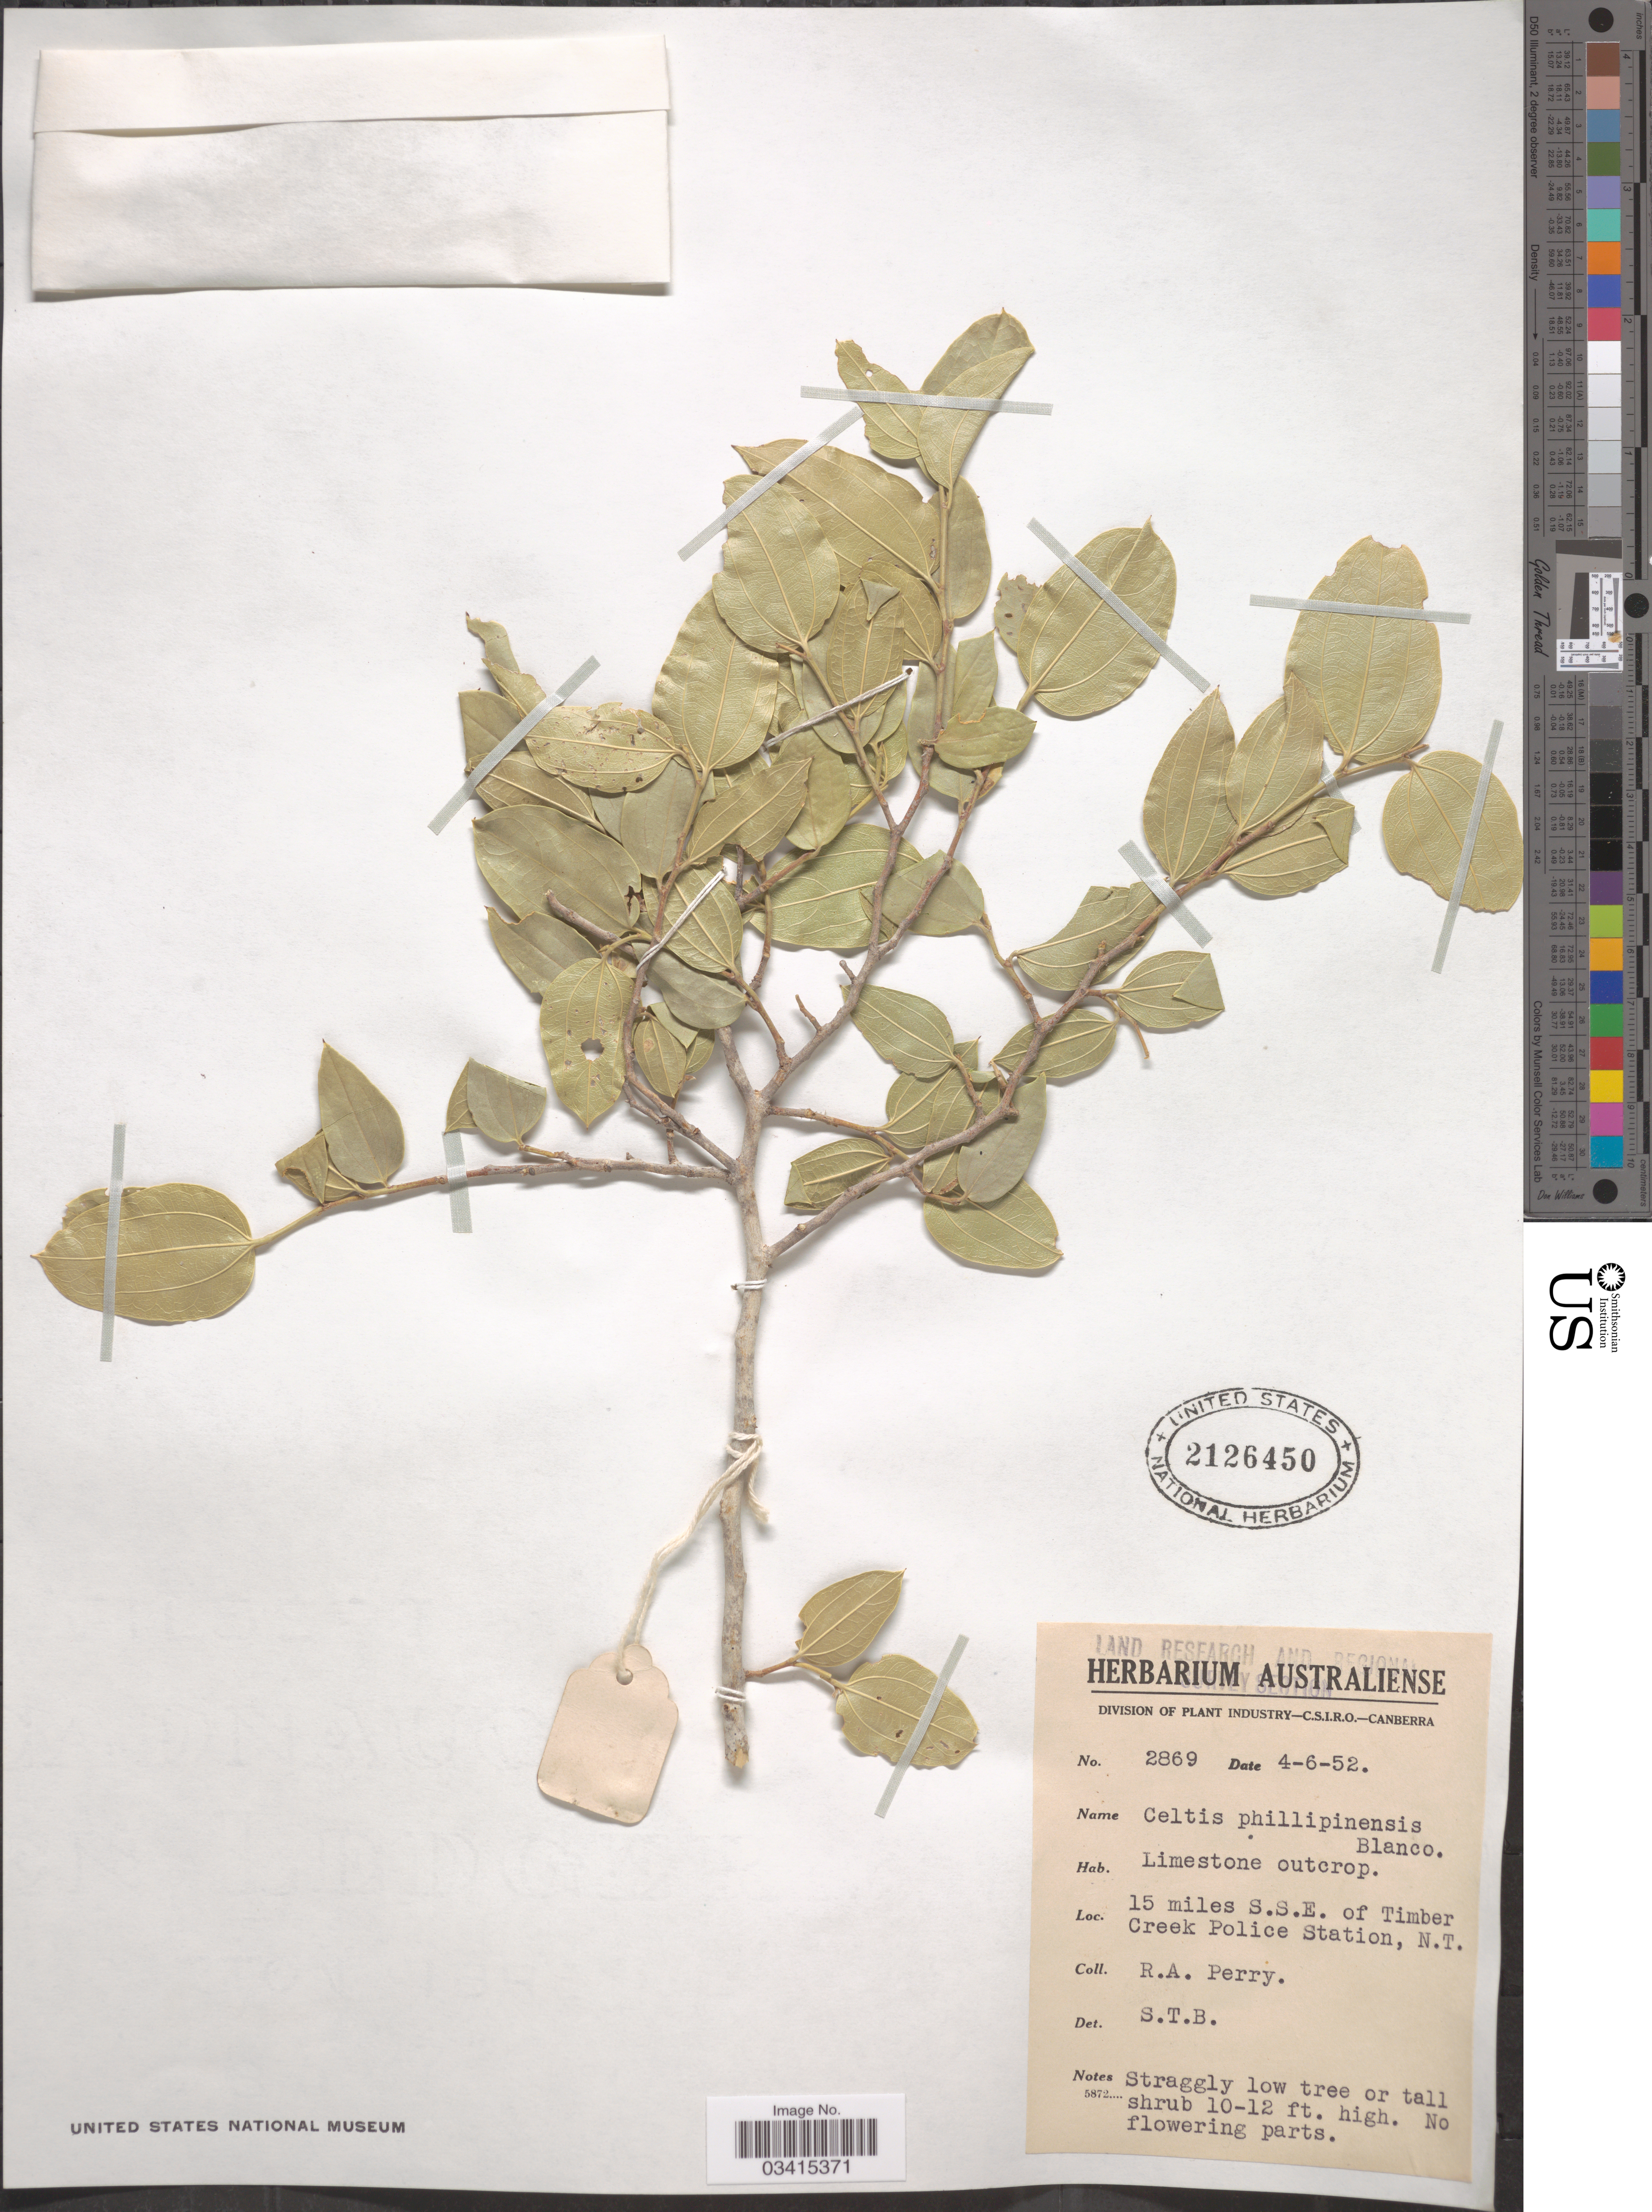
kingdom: Plantae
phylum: Tracheophyta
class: Magnoliopsida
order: Rosales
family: Cannabaceae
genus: Celtis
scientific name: Celtis philippensis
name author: Blanco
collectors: Perry, R. A.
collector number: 2869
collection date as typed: Transcribed d/m/y: 4/6/52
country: Australia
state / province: Northern Territory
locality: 15 miles S.S.E. of Timber Creek Police Station.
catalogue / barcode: US 2126450